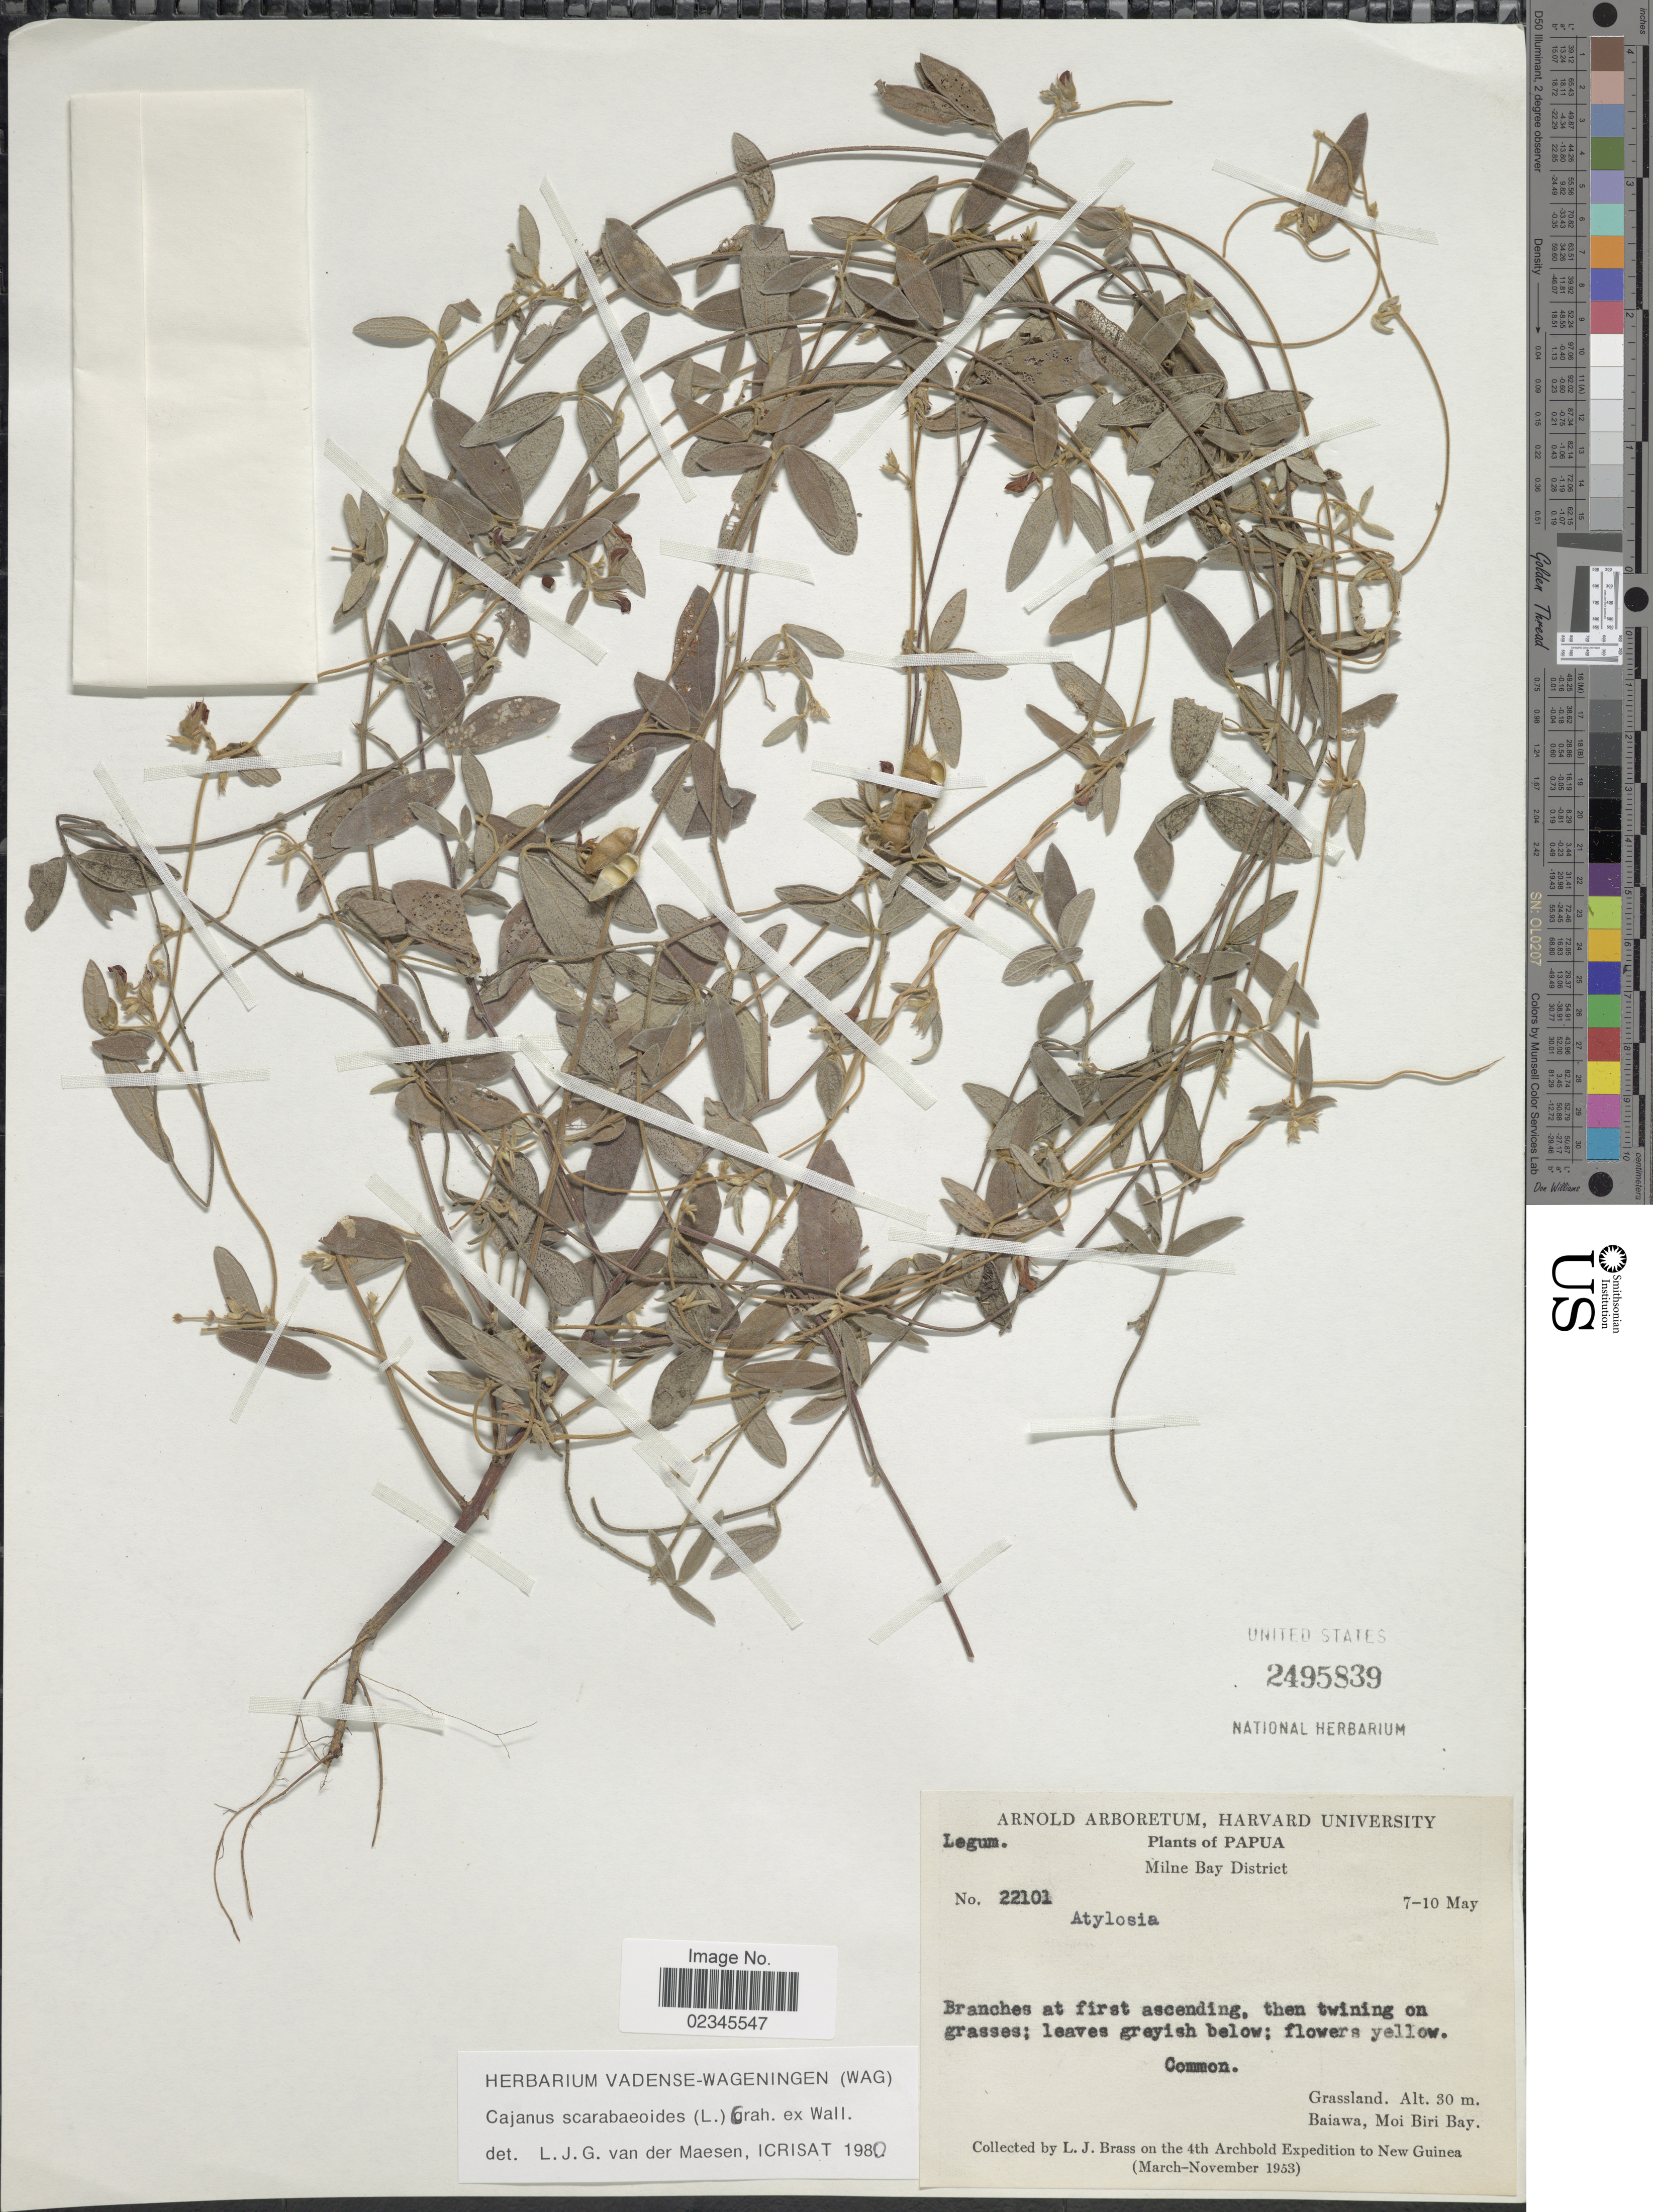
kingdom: Plantae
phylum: Tracheophyta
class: Magnoliopsida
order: Fabales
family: Fabaceae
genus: Cajanus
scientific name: Cajanus scarabaeoides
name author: (L.) Thou. ex Graham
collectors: L. J. Brass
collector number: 22101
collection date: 1953-05-07/1953-05-10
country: Papua New Guinea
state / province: Milne Bay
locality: Papua. Baiawa, Moi Biri Bay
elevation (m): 30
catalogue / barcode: US 2495839